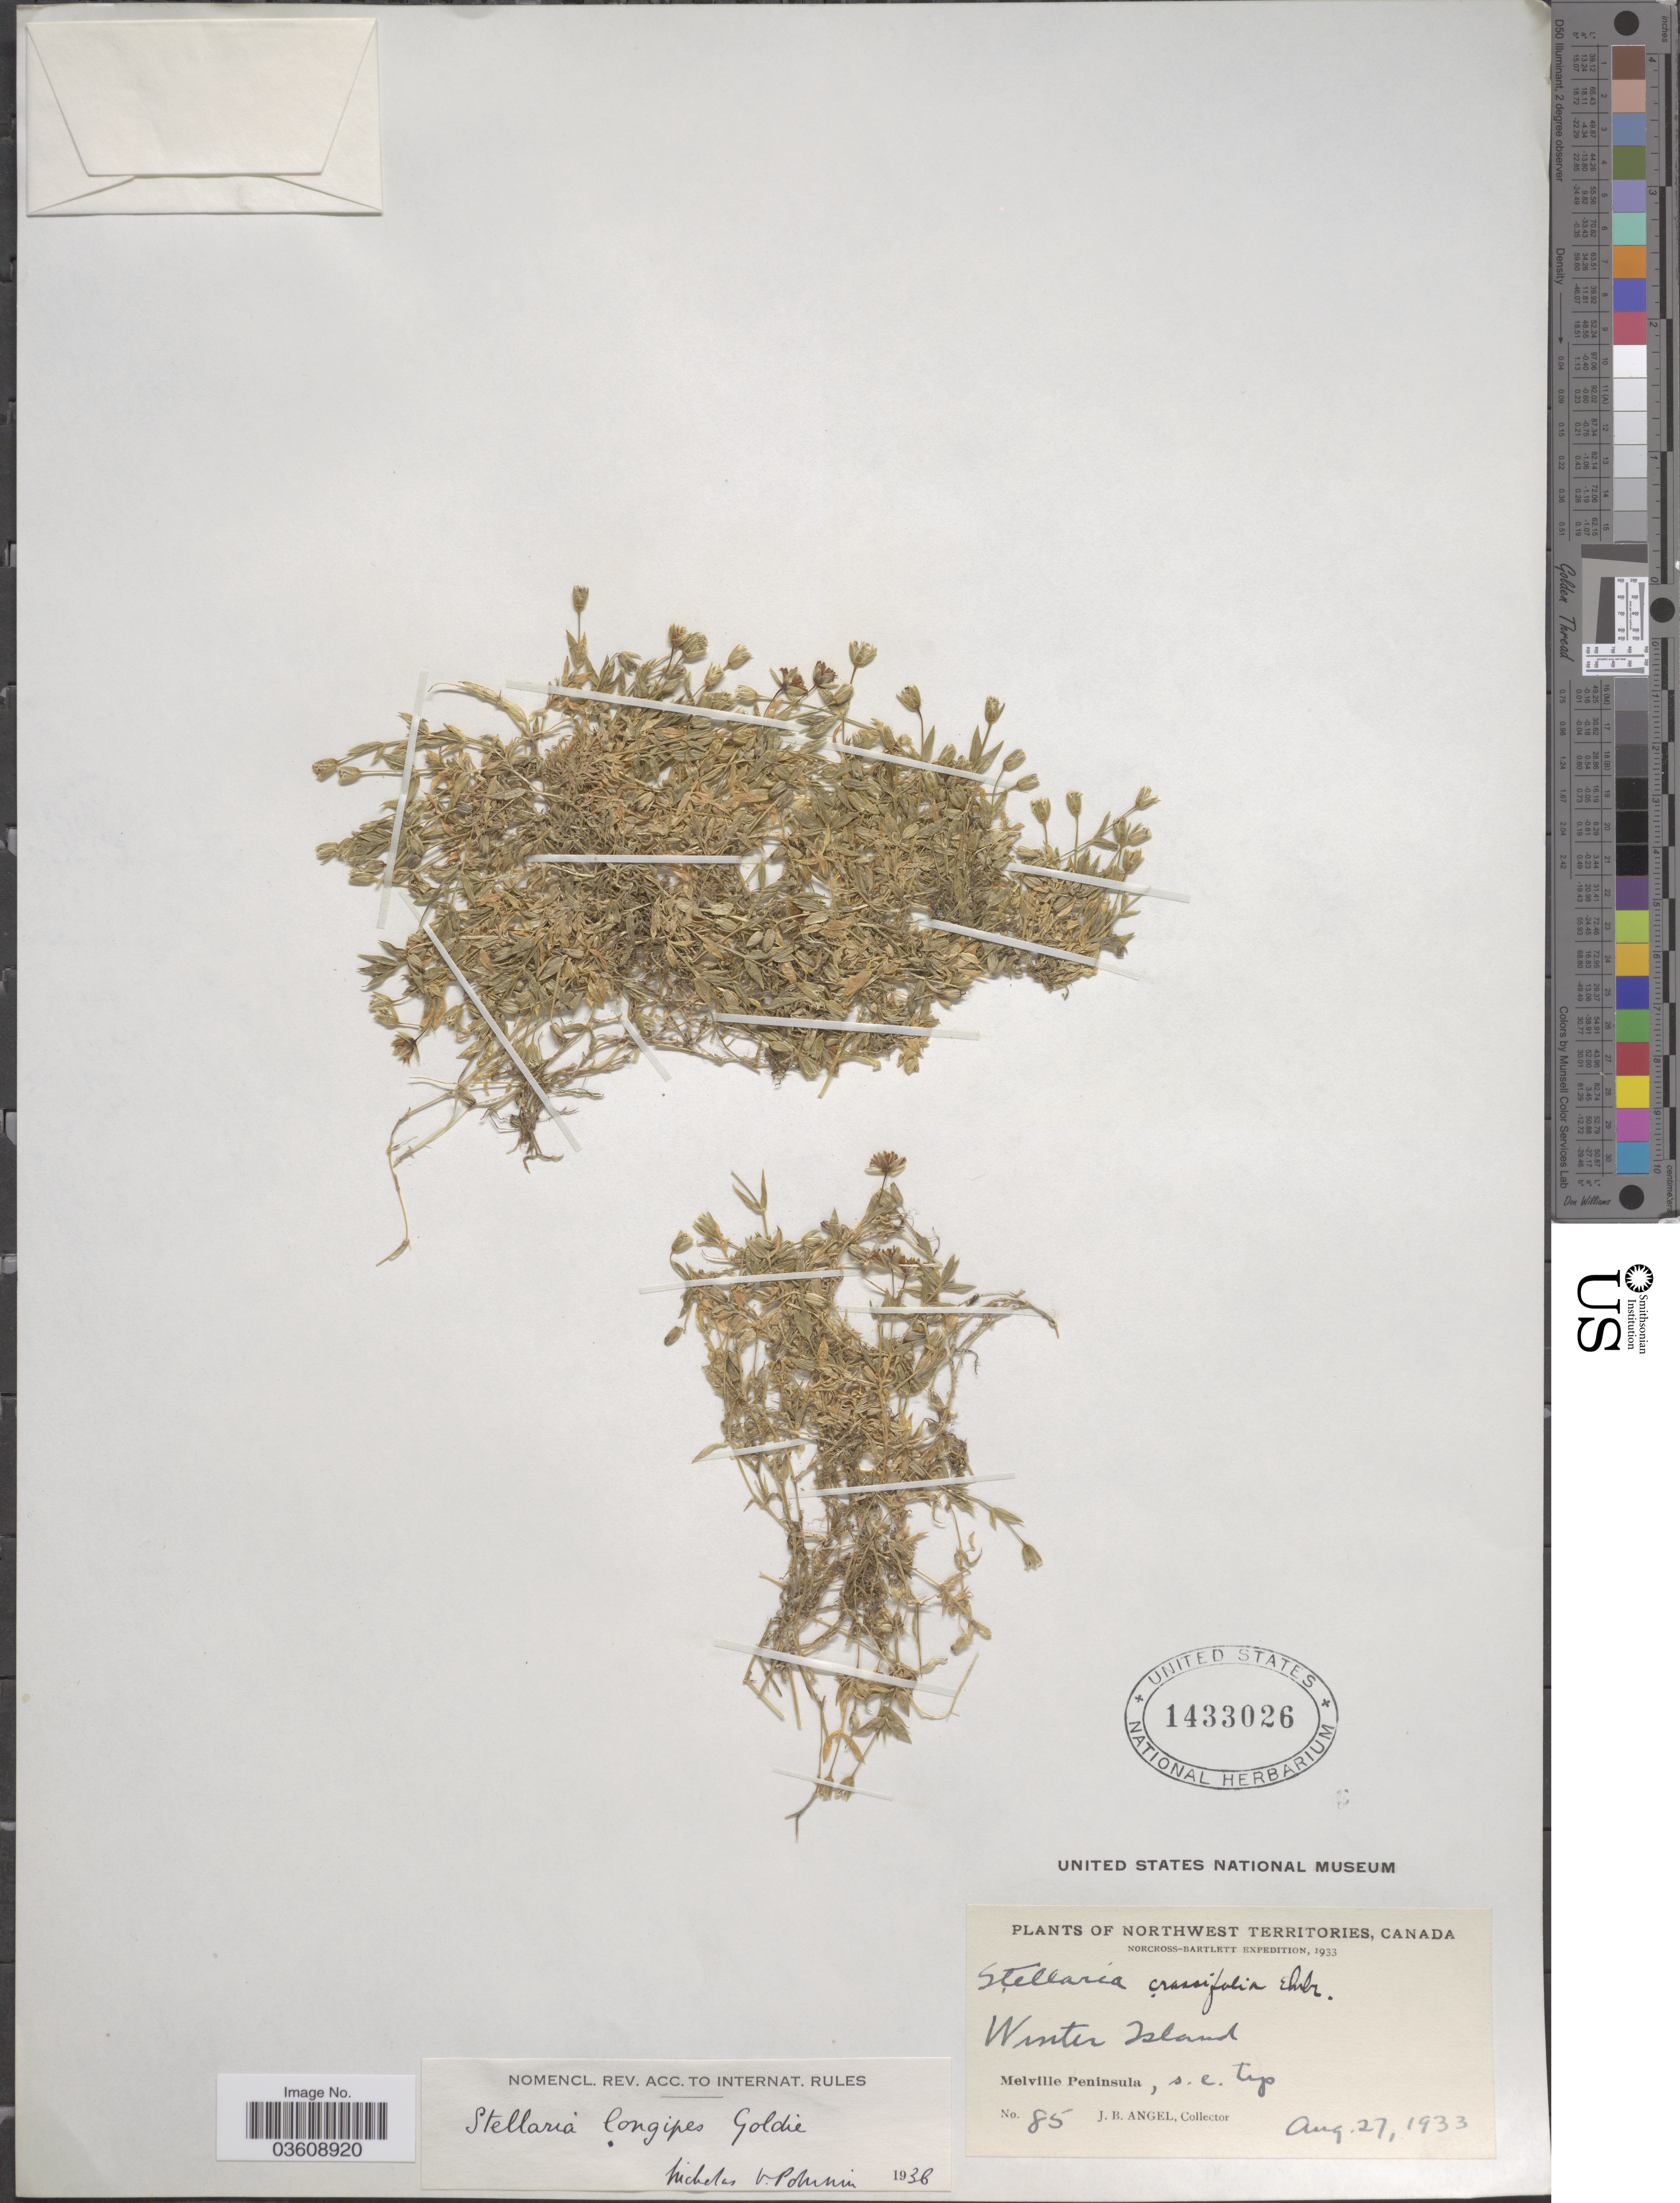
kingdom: Plantae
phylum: Tracheophyta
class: Magnoliopsida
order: Caryophyllales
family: Caryophyllaceae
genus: Stellaria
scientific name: Stellaria longipes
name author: Goldie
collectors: J. Angel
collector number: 85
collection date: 1933-08-27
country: Canada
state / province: Northwest Territories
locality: Winter Island, Melville Peninsula, s.e. Tyo.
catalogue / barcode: US 1433026